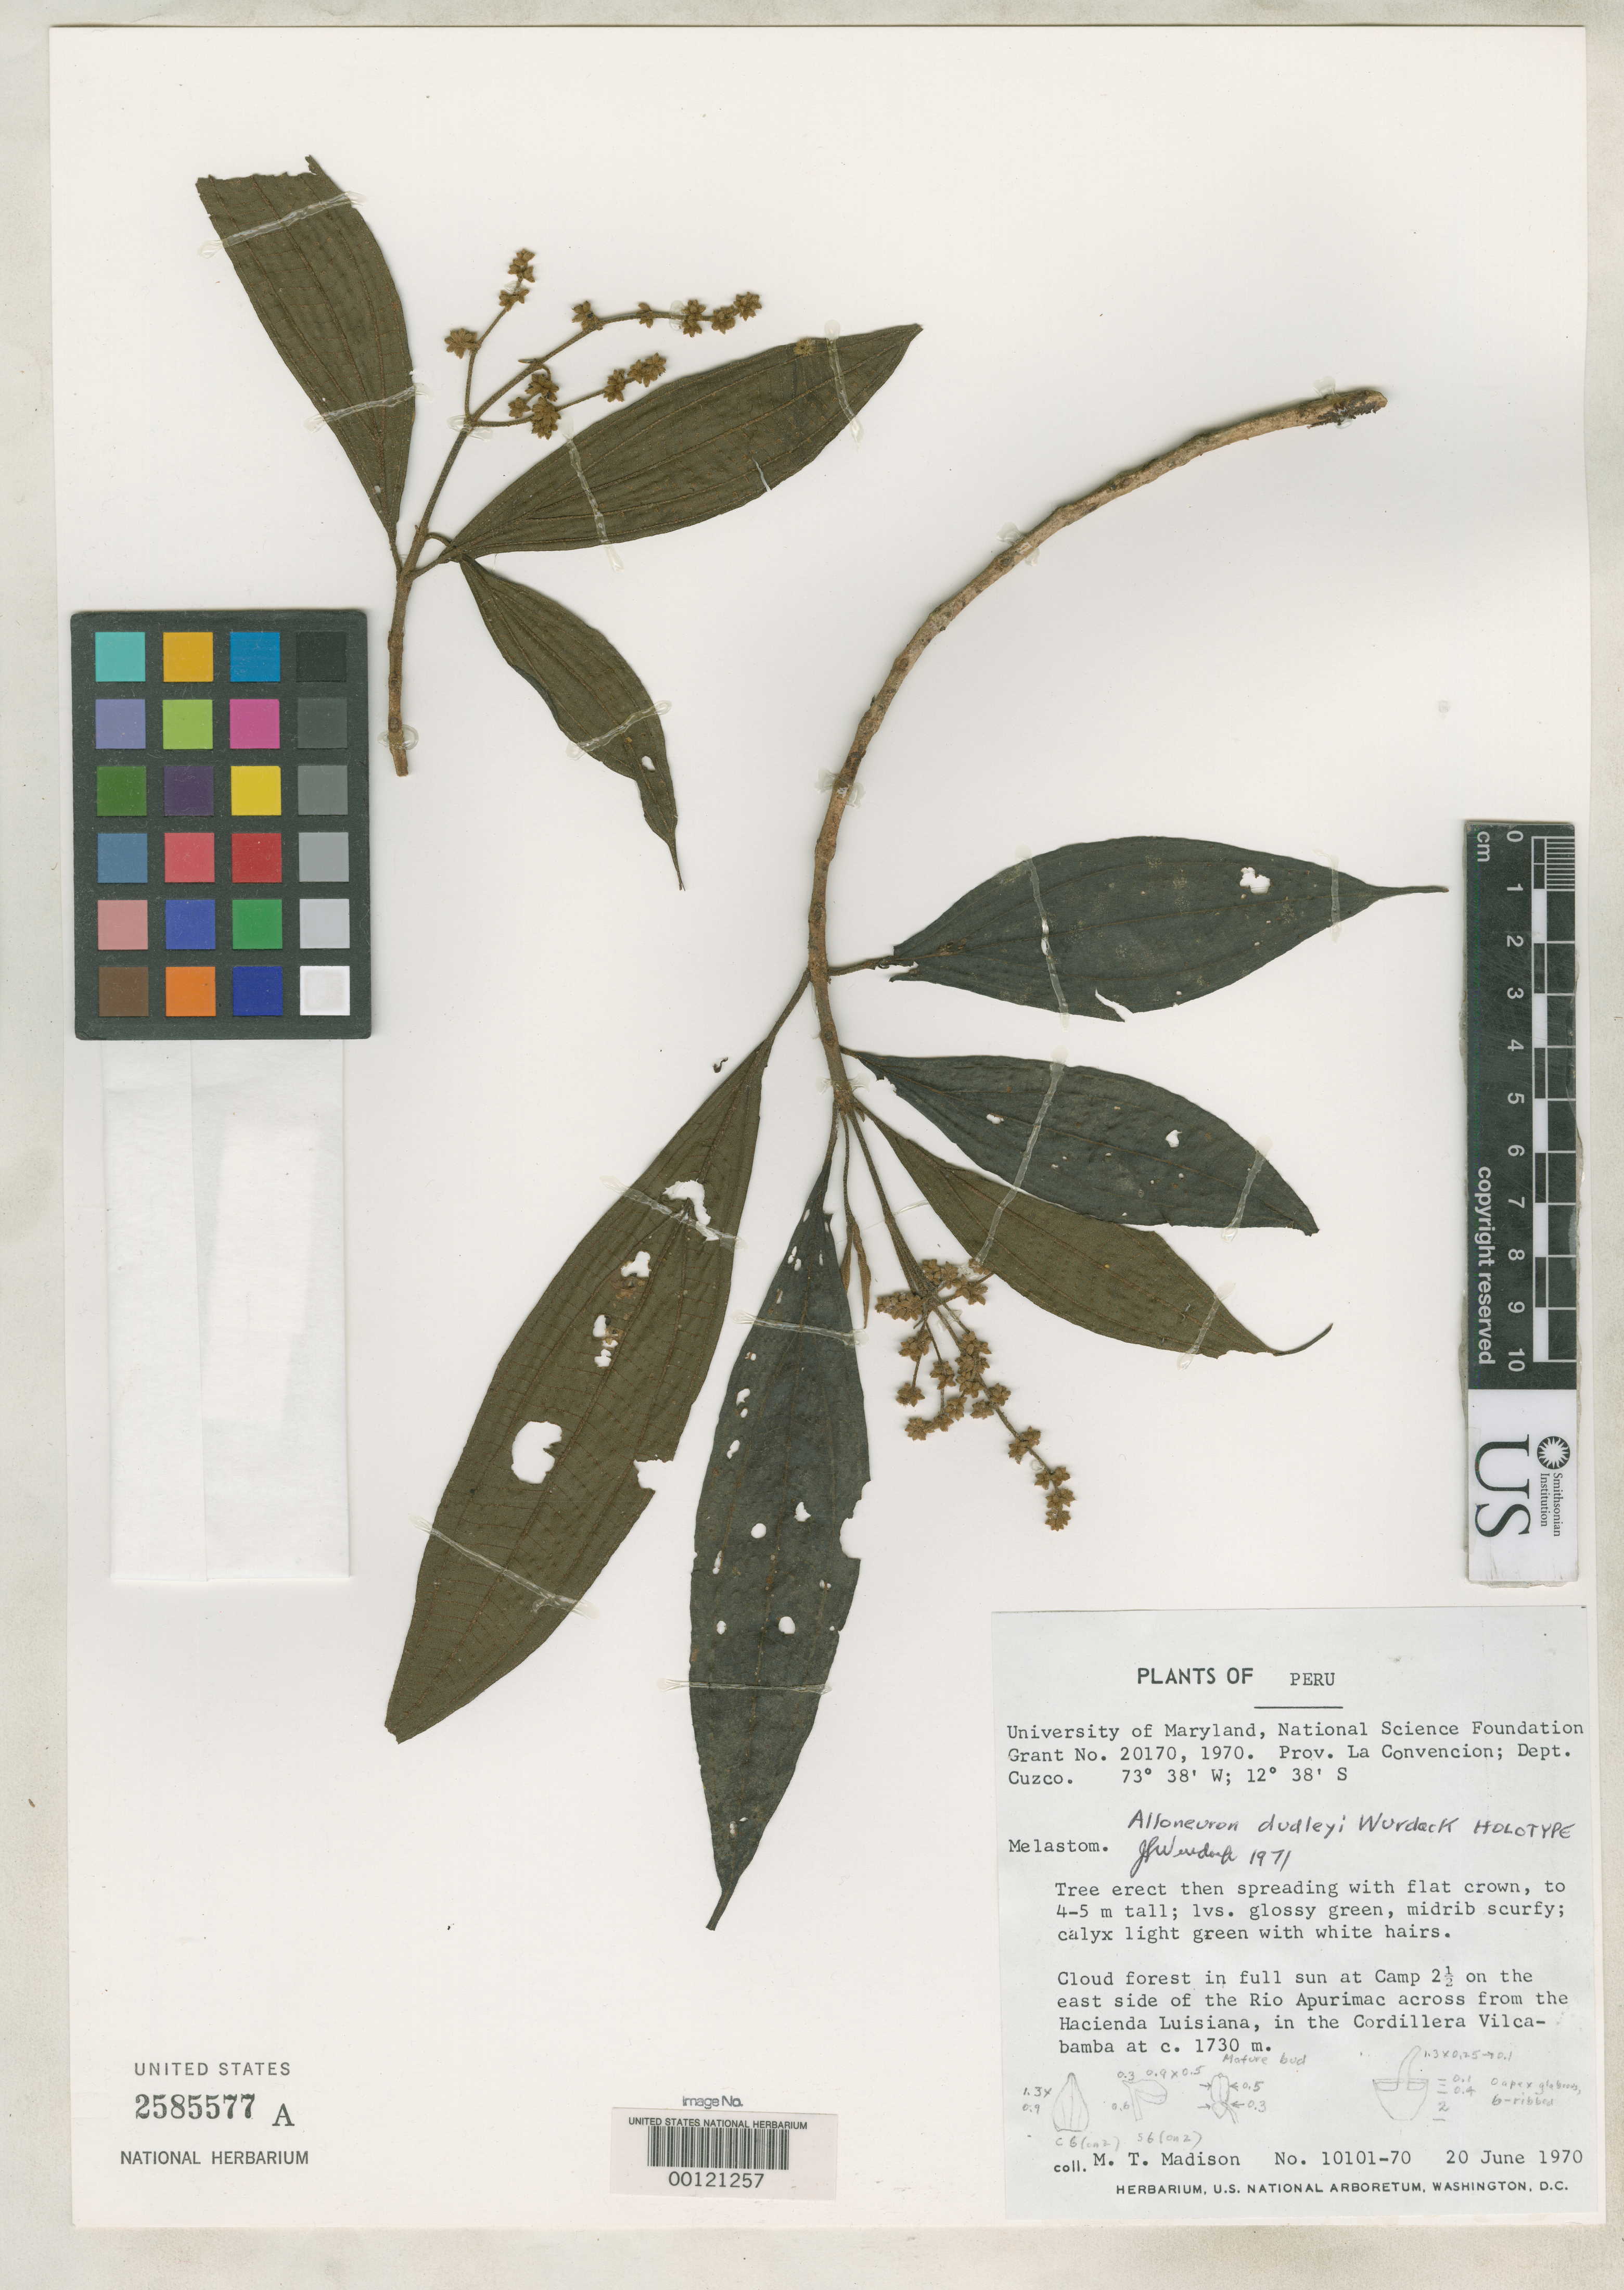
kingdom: Plantae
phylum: Tracheophyta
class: Magnoliopsida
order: Myrtales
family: Melastomataceae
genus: Alloneuron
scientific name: Alloneuron dudleyi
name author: Wurdack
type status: Holotype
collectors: M. T. Madison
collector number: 10101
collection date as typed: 20 Jun 1970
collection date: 1970-06-20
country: Peru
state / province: Cusco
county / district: La Convención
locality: Cordillera Vilcabamba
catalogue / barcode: US 2585577A